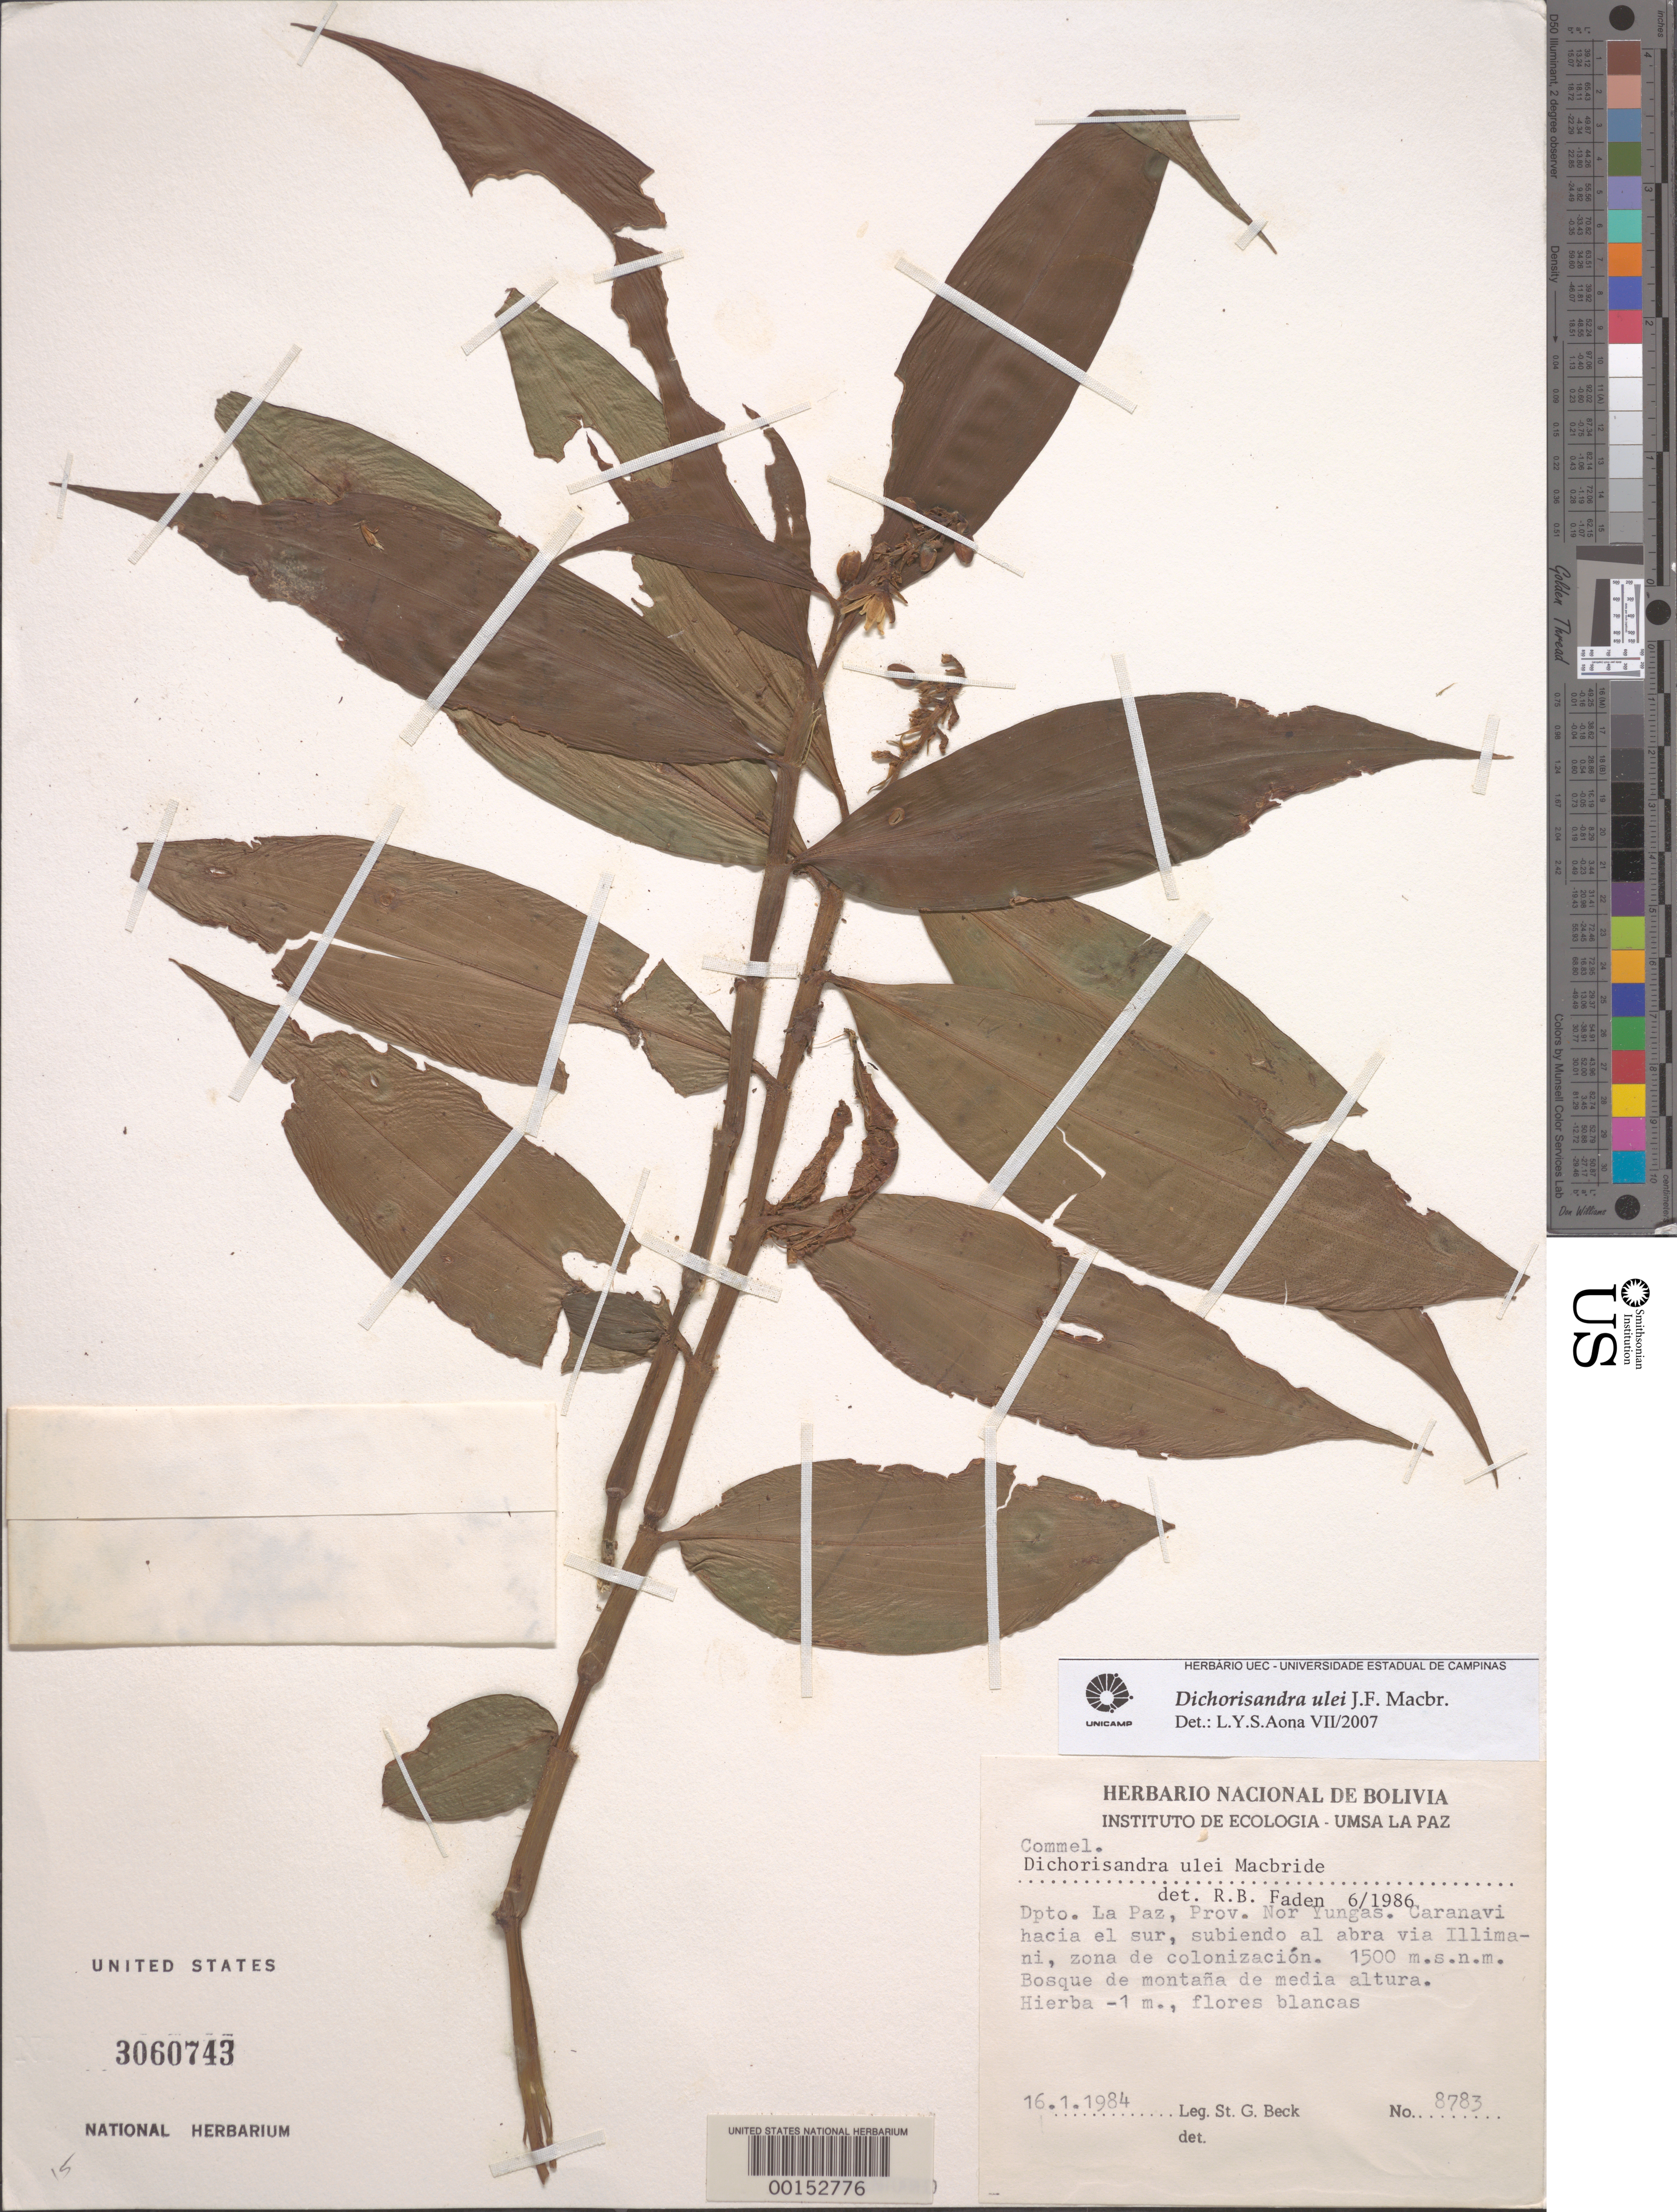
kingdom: Plantae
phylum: Tracheophyta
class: Liliopsida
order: Commelinales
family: Commelinaceae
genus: Dichorisandra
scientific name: Dichorisandra ulei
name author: J.F. Macbr.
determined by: Aona, L. Y. S.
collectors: S. G. Beck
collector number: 8783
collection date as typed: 16 Jan 1984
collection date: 1984-01-16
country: Bolivia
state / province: La Paz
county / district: Nor Yungas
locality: Caranavi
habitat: Mountain forest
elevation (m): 1500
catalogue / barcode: US 3060743